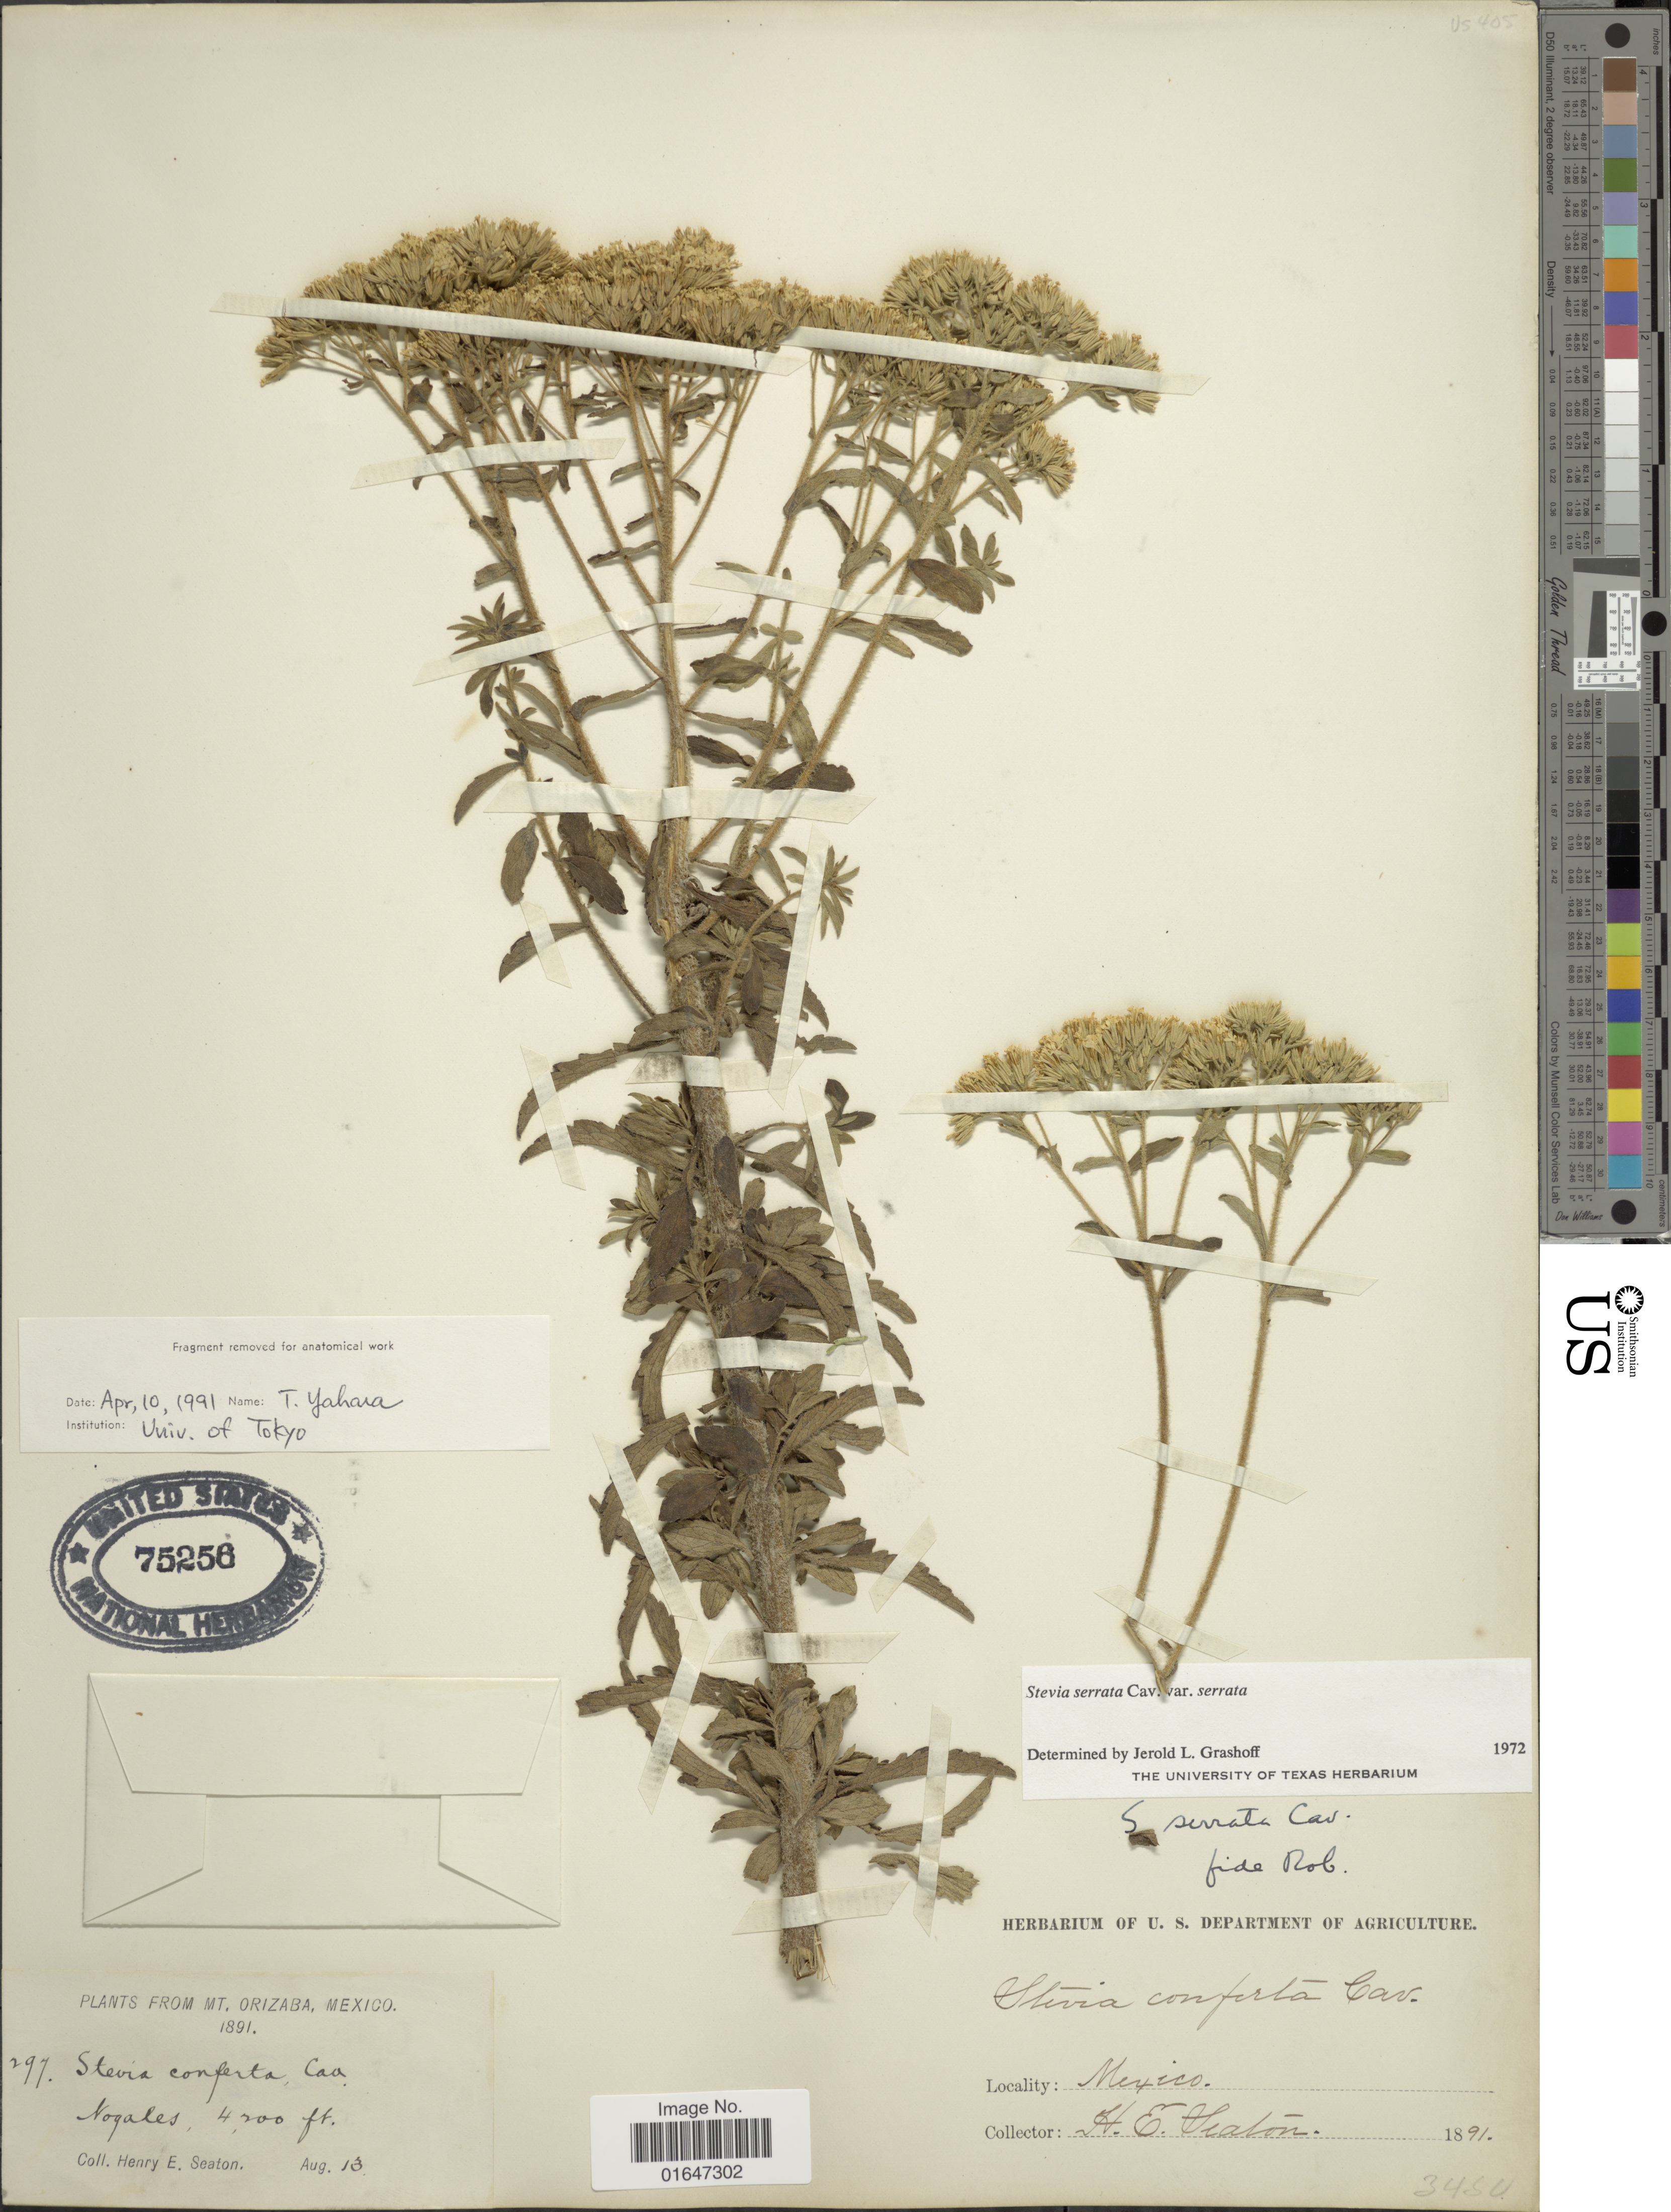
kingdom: Plantae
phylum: Tracheophyta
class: Magnoliopsida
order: Asterales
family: Asteraceae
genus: Stevia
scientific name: Stevia serrata var. serrata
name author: Cav.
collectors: H. E. Seaton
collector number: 297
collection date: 1891-08-13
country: Mexico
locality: Mt. Orizaba, Nogales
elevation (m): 1280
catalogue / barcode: US 75258